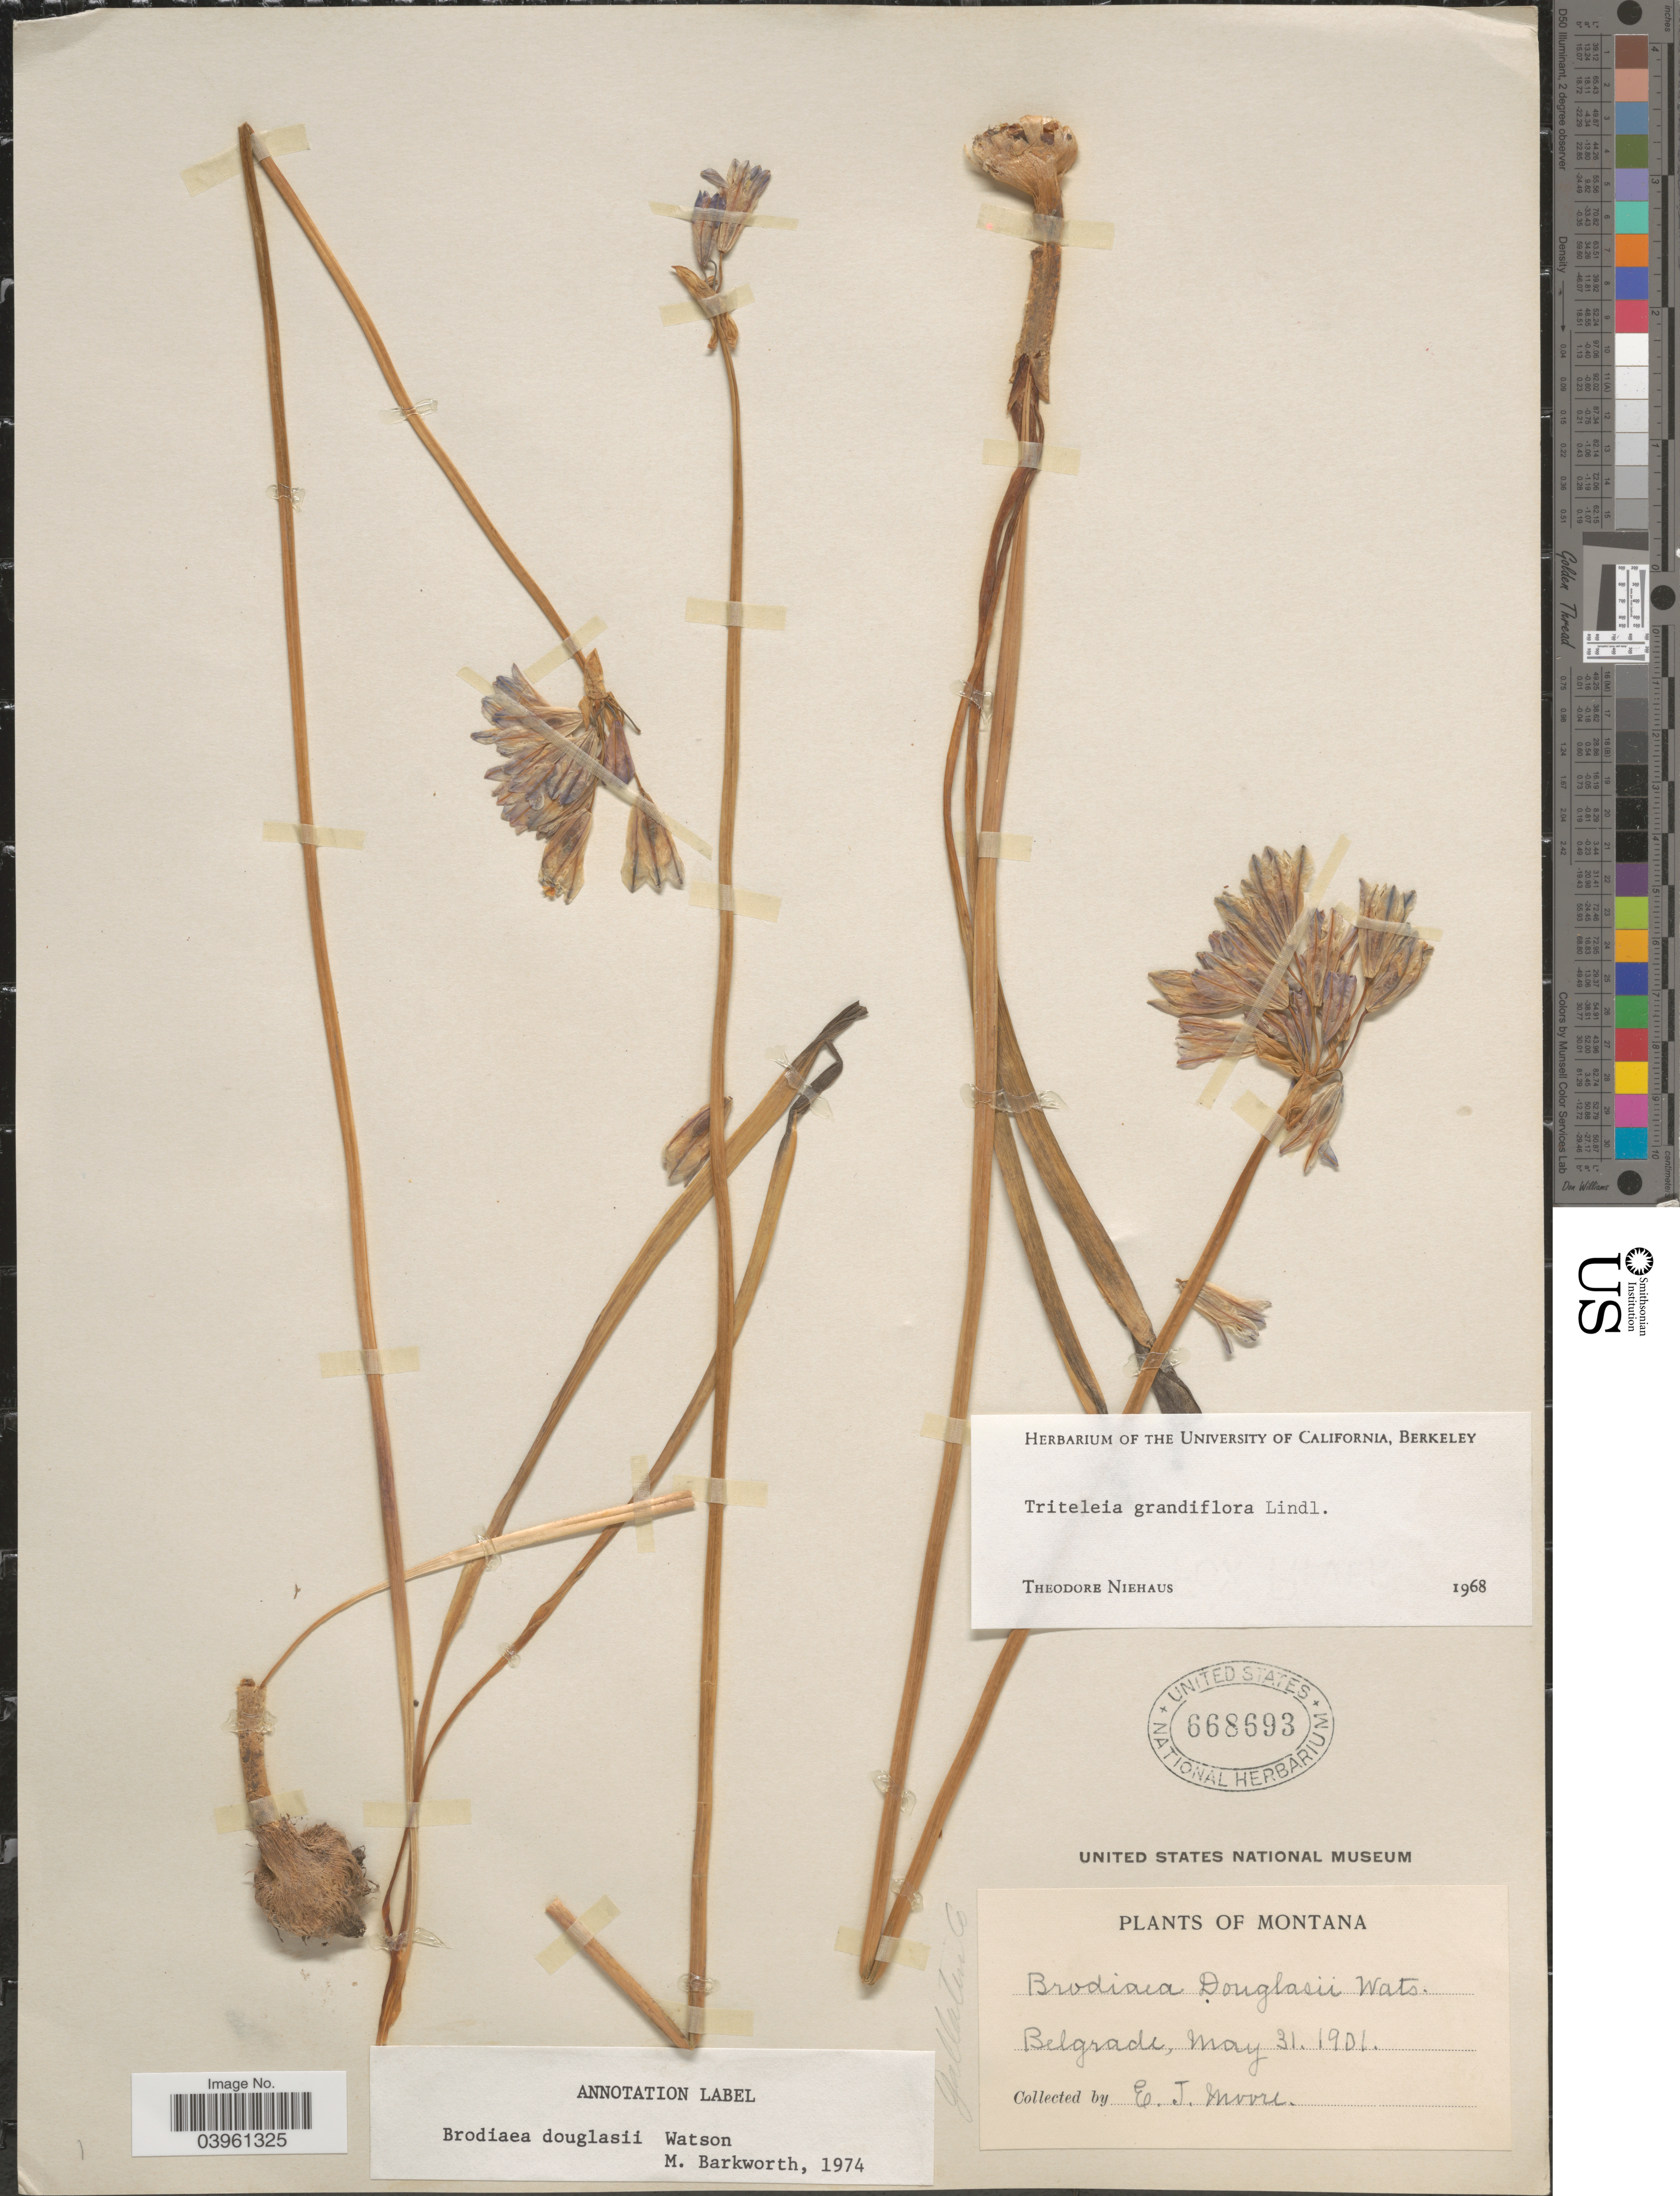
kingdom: Plantae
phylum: Tracheophyta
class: Liliopsida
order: Asparagales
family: Asparagaceae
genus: Triteleia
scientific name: Triteleia grandiflora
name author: Lindl.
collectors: E. Moore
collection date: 1901-05-31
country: United States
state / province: Montana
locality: Gallatin Co. Belgrade.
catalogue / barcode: US 668693